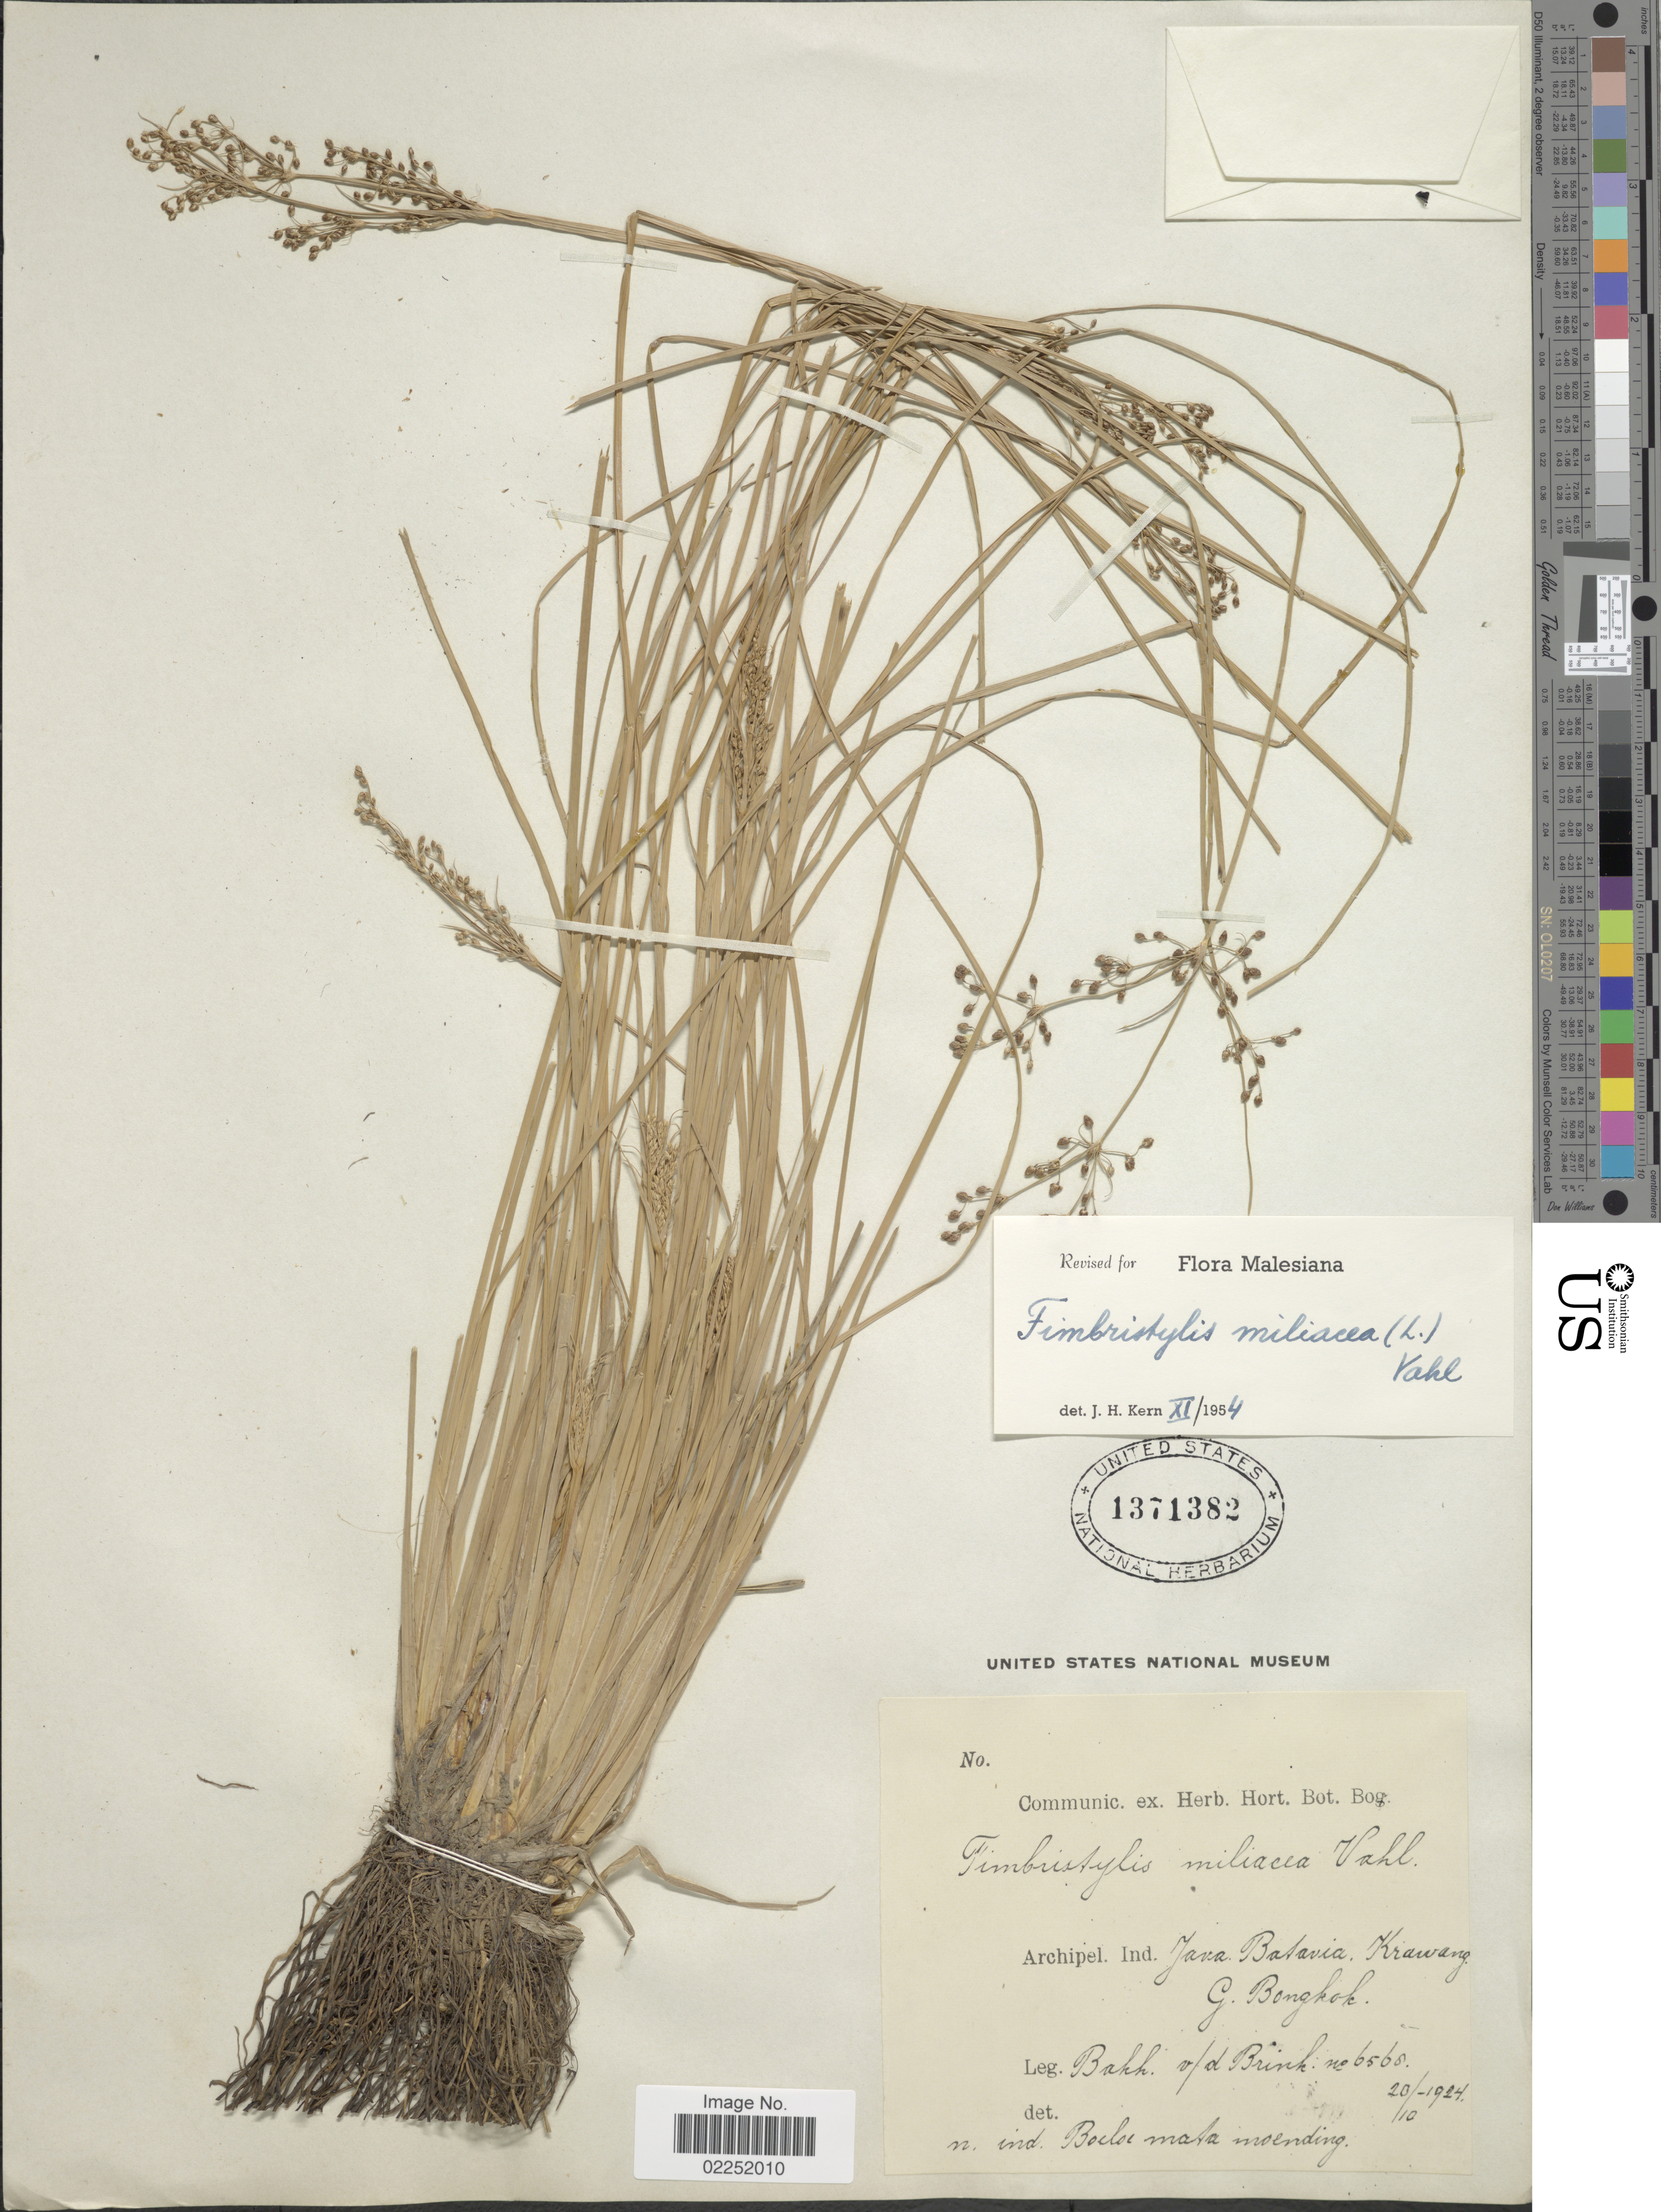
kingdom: Plantae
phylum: Tracheophyta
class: Liliopsida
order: Poales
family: Cyperaceae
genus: Fimbristylis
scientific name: Fimbristylis littoralis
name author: Gaudich.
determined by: Strong, M. T., (US), Smithsonian Institution - National Museum of Natural History (UNITED STATES)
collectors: R. C. Bakhuizen van den Brink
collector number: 6568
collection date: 1924-10-20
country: Indonesia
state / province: Java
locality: Archipel. Ind. Java, Batavia, Krawang, G. Bongkok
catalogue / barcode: US 1371382